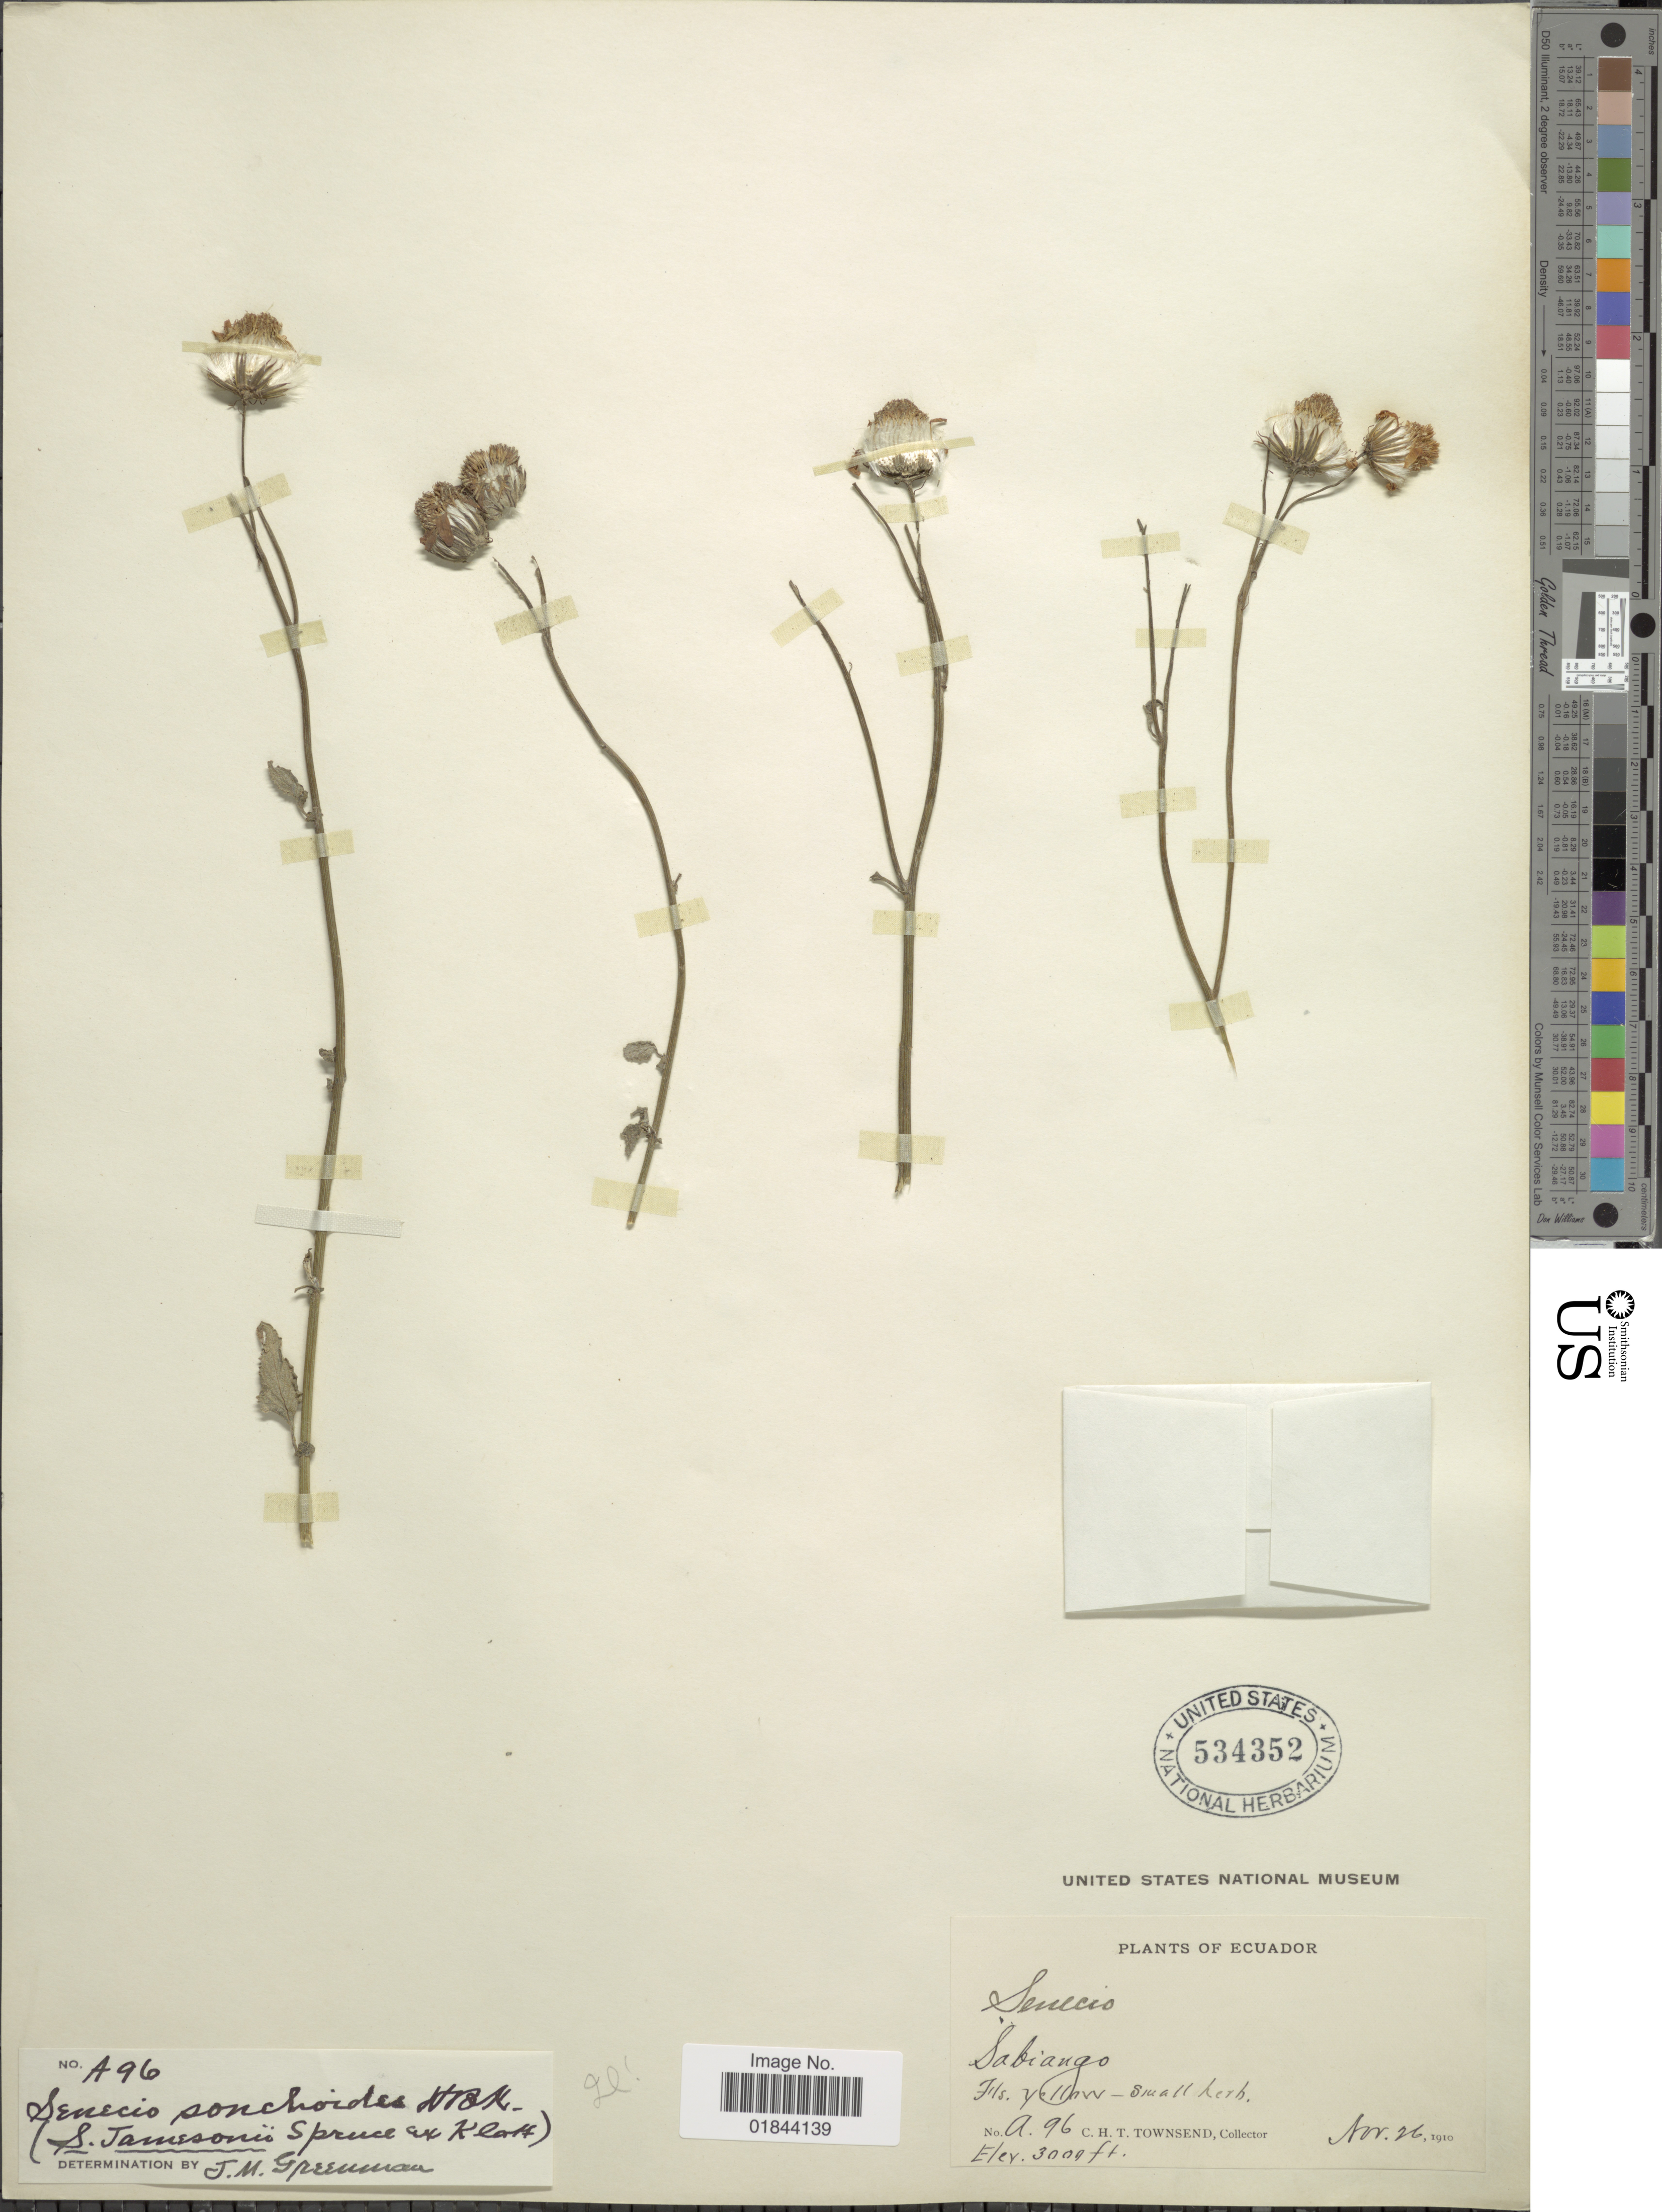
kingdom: Plantae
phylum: Tracheophyta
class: Magnoliopsida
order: Asterales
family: Asteraceae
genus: Pseudogynoxys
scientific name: Pseudogynoxys sonchoides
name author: (Kunth) Cuatrec.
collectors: C. H. T. Townsend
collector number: A96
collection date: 1910-11-26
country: Ecuador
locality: Sabiango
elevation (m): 914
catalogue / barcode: US 534352